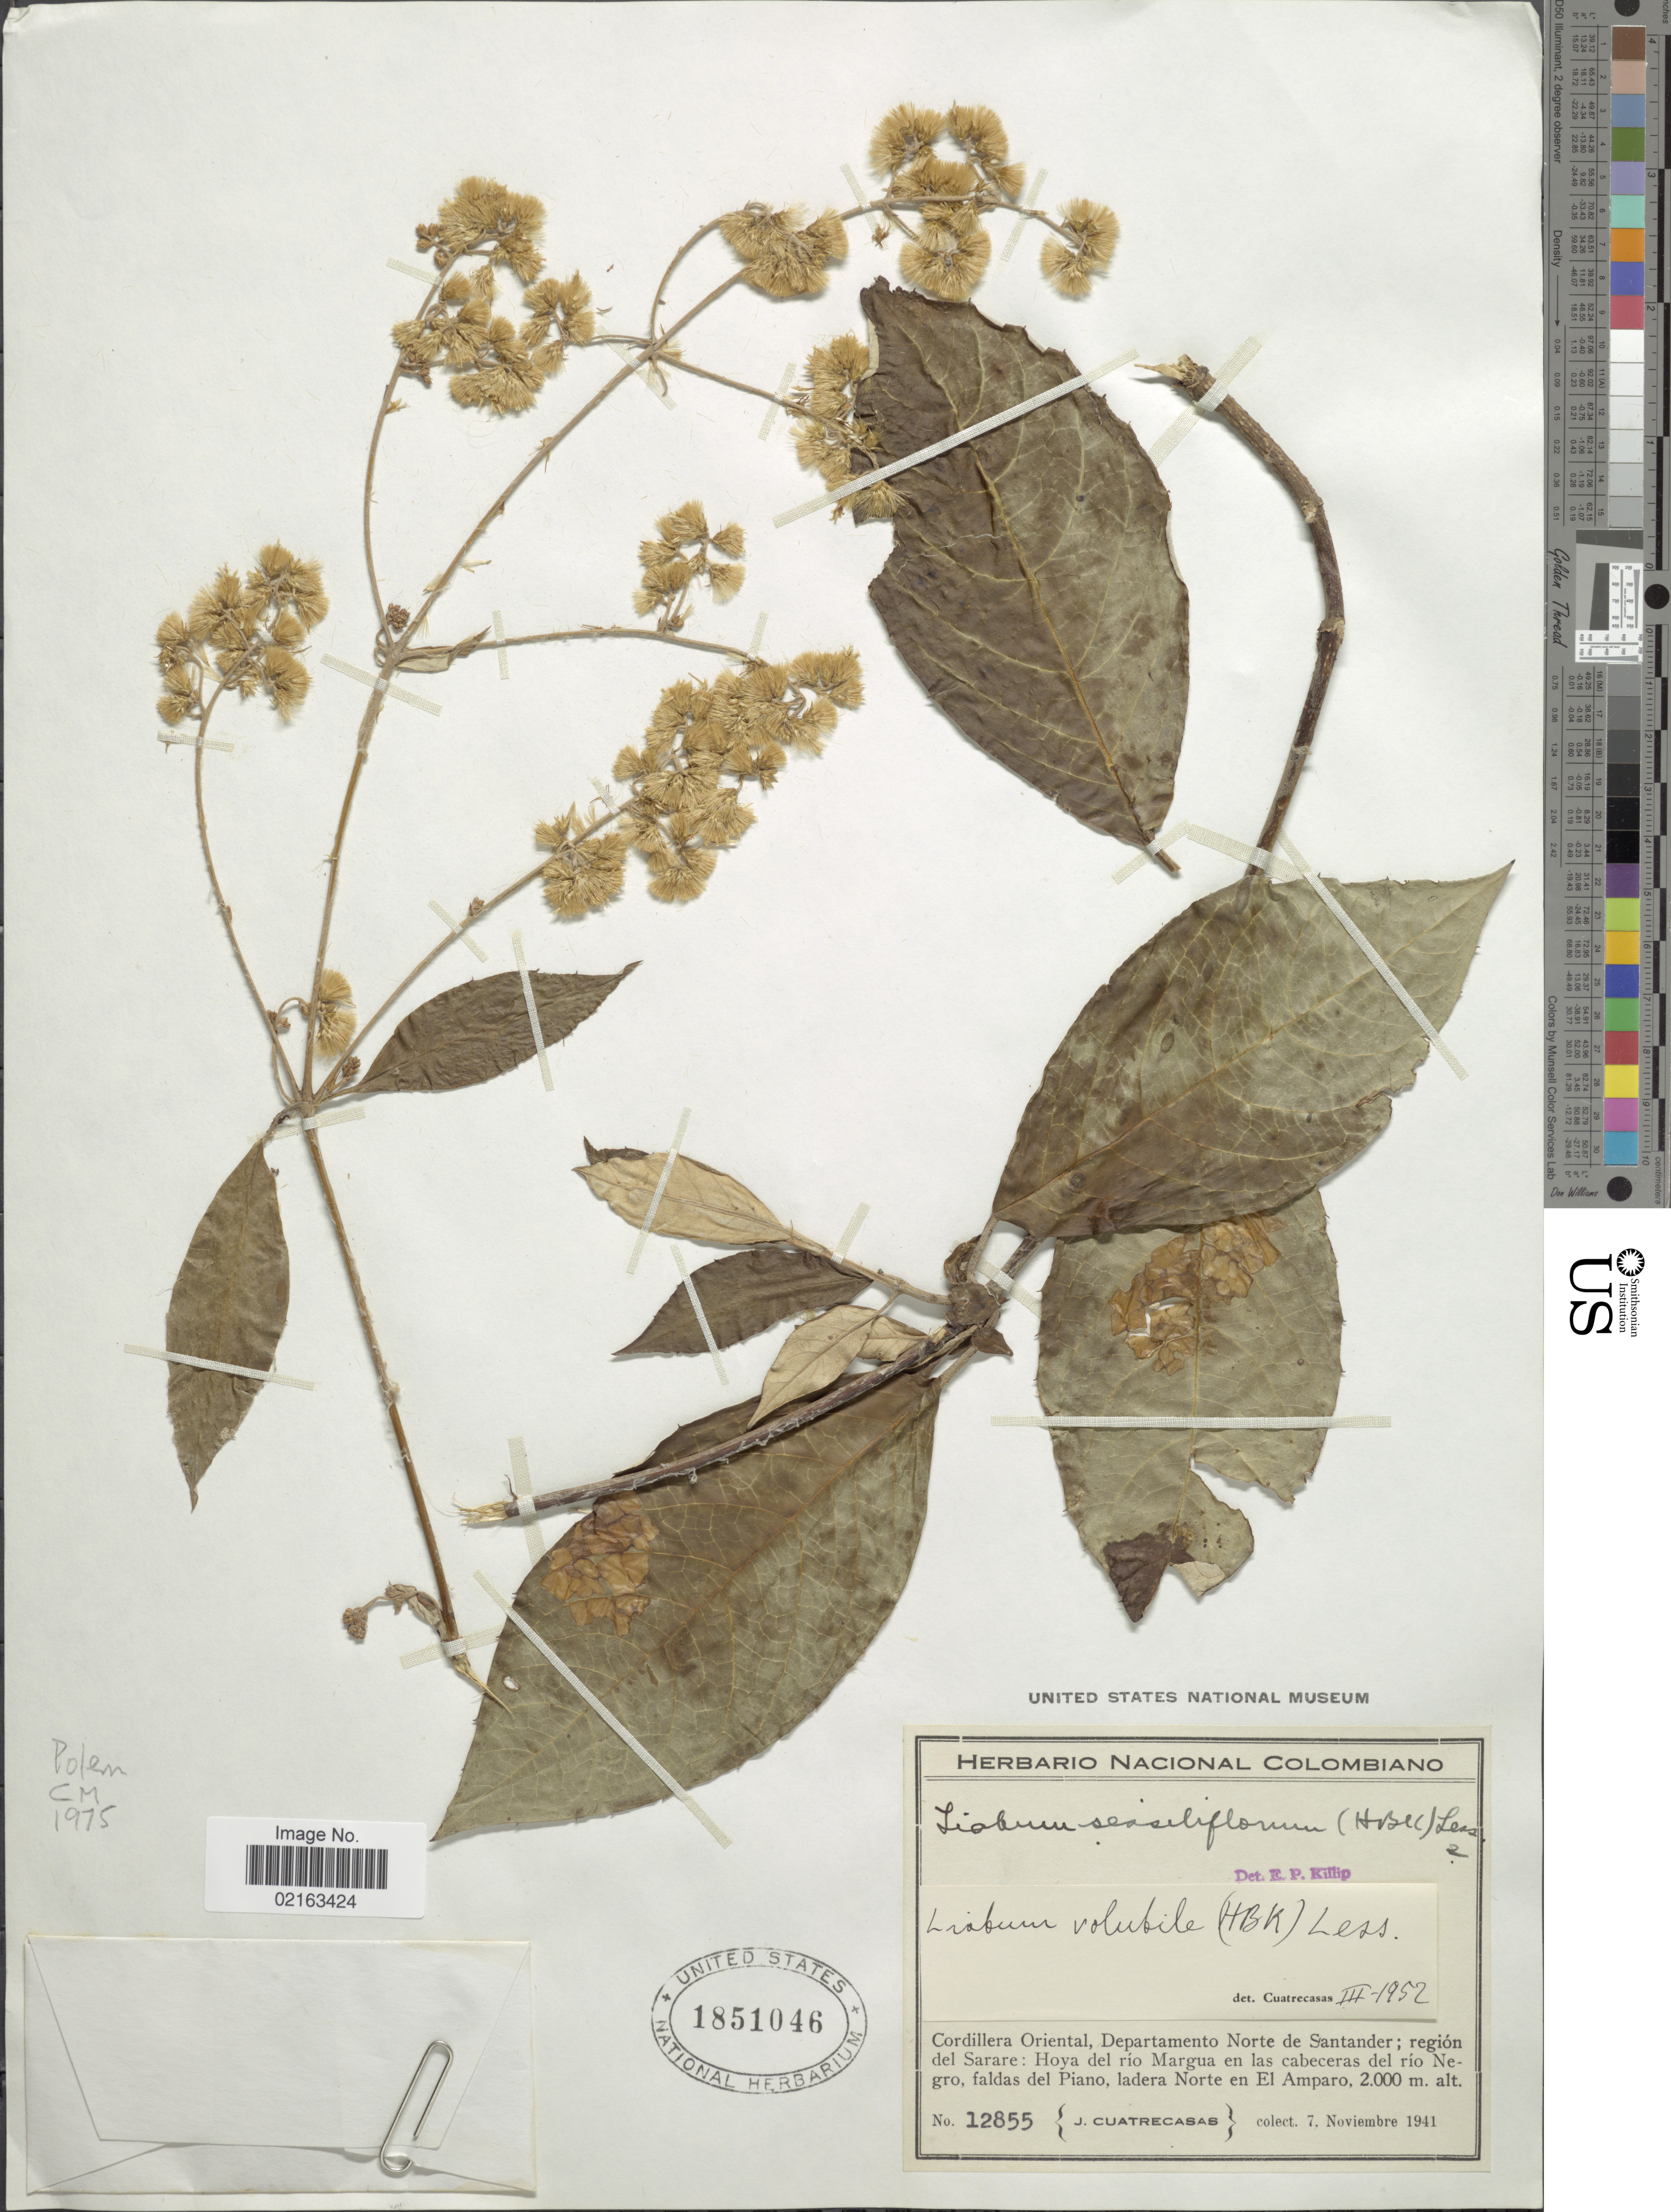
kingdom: Plantae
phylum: Tracheophyta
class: Magnoliopsida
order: Asterales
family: Asteraceae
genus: Oligactis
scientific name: Oligactis volubilis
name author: (Kunth) Cass.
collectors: J. Cuatrecasas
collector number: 12855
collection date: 1941-11-07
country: Colombia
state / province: Norte de Santander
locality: Cordillera Oriental, Departamento Norte de Santander; región del Sarare: Hoya del río Margua en las cabeceras del río Negro, faldas del Piano, ladera Norte en El Amparo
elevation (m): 2000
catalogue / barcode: US 1851046